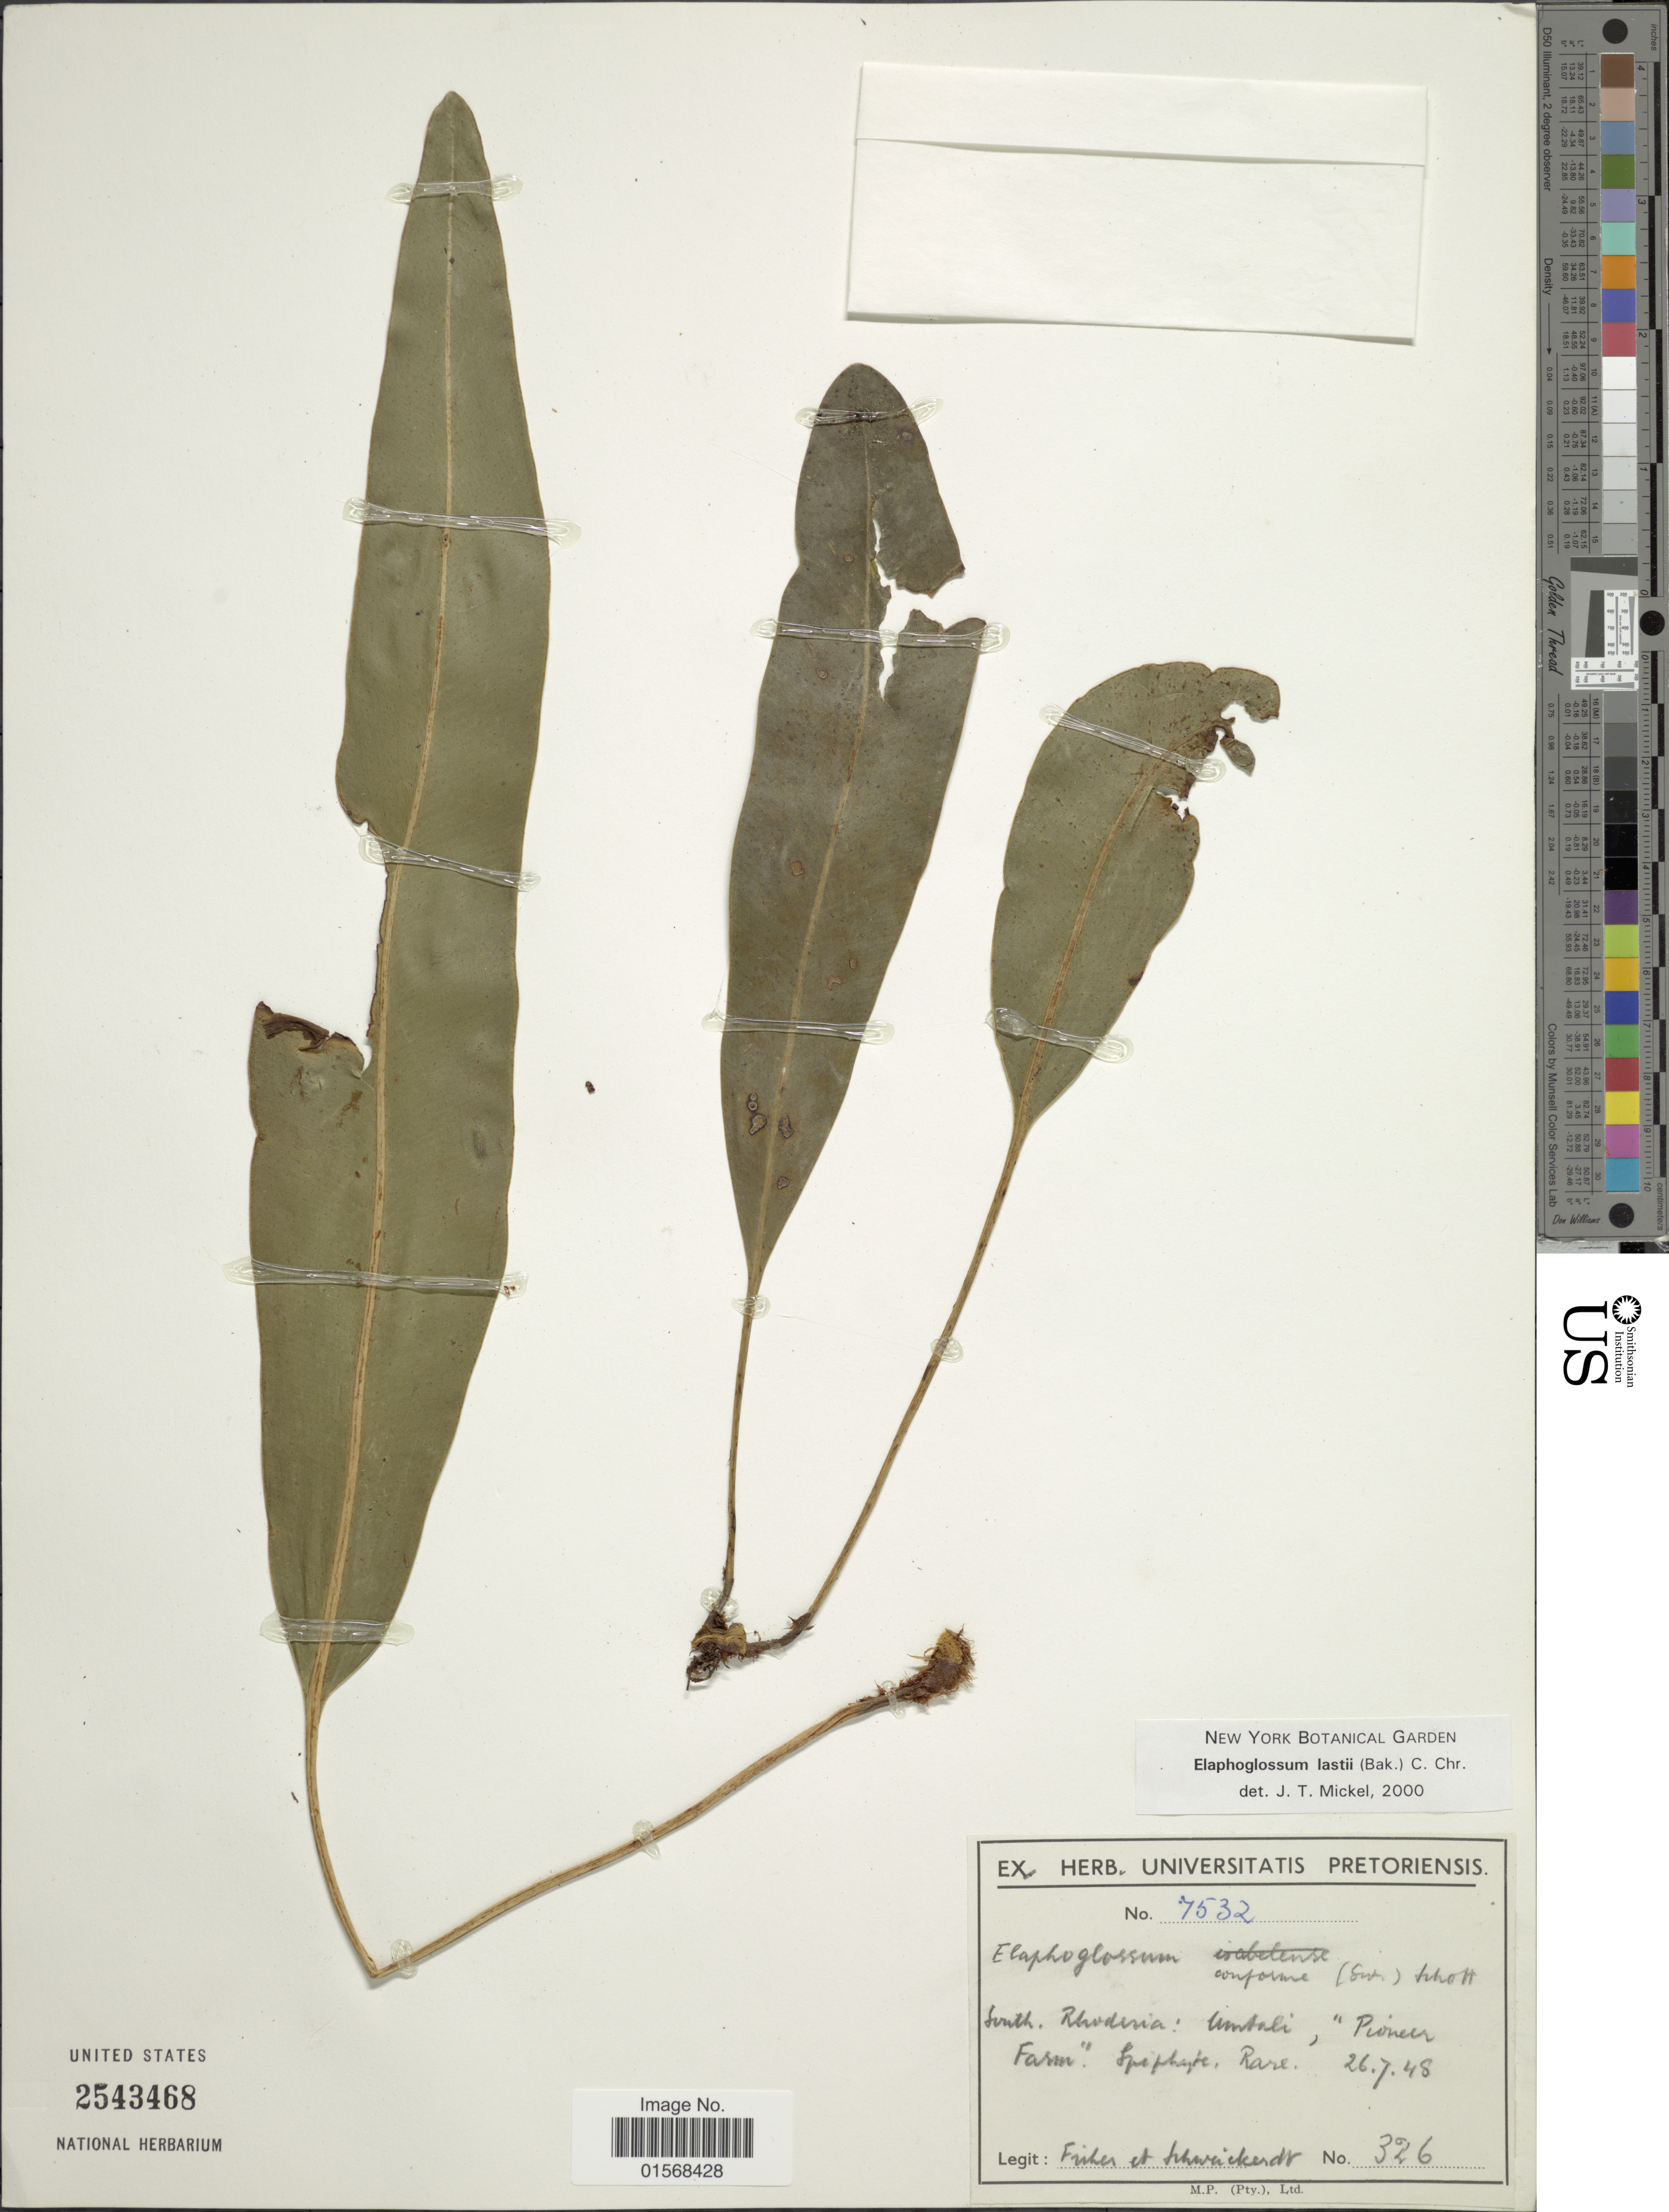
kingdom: Plantae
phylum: Tracheophyta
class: Polypodiopsida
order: Polypodiales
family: Dryopteridaceae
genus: Elaphoglossum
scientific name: Elaphoglossum lastii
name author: (Baker) C. Chr.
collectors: Fisher & -. Schweickerdt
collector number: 326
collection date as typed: Transcribed d/m/y: 26/7/48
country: Zimbabwe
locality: South. Rhodesia: Umtali, "Pioneer Farm".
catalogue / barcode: US 2543468